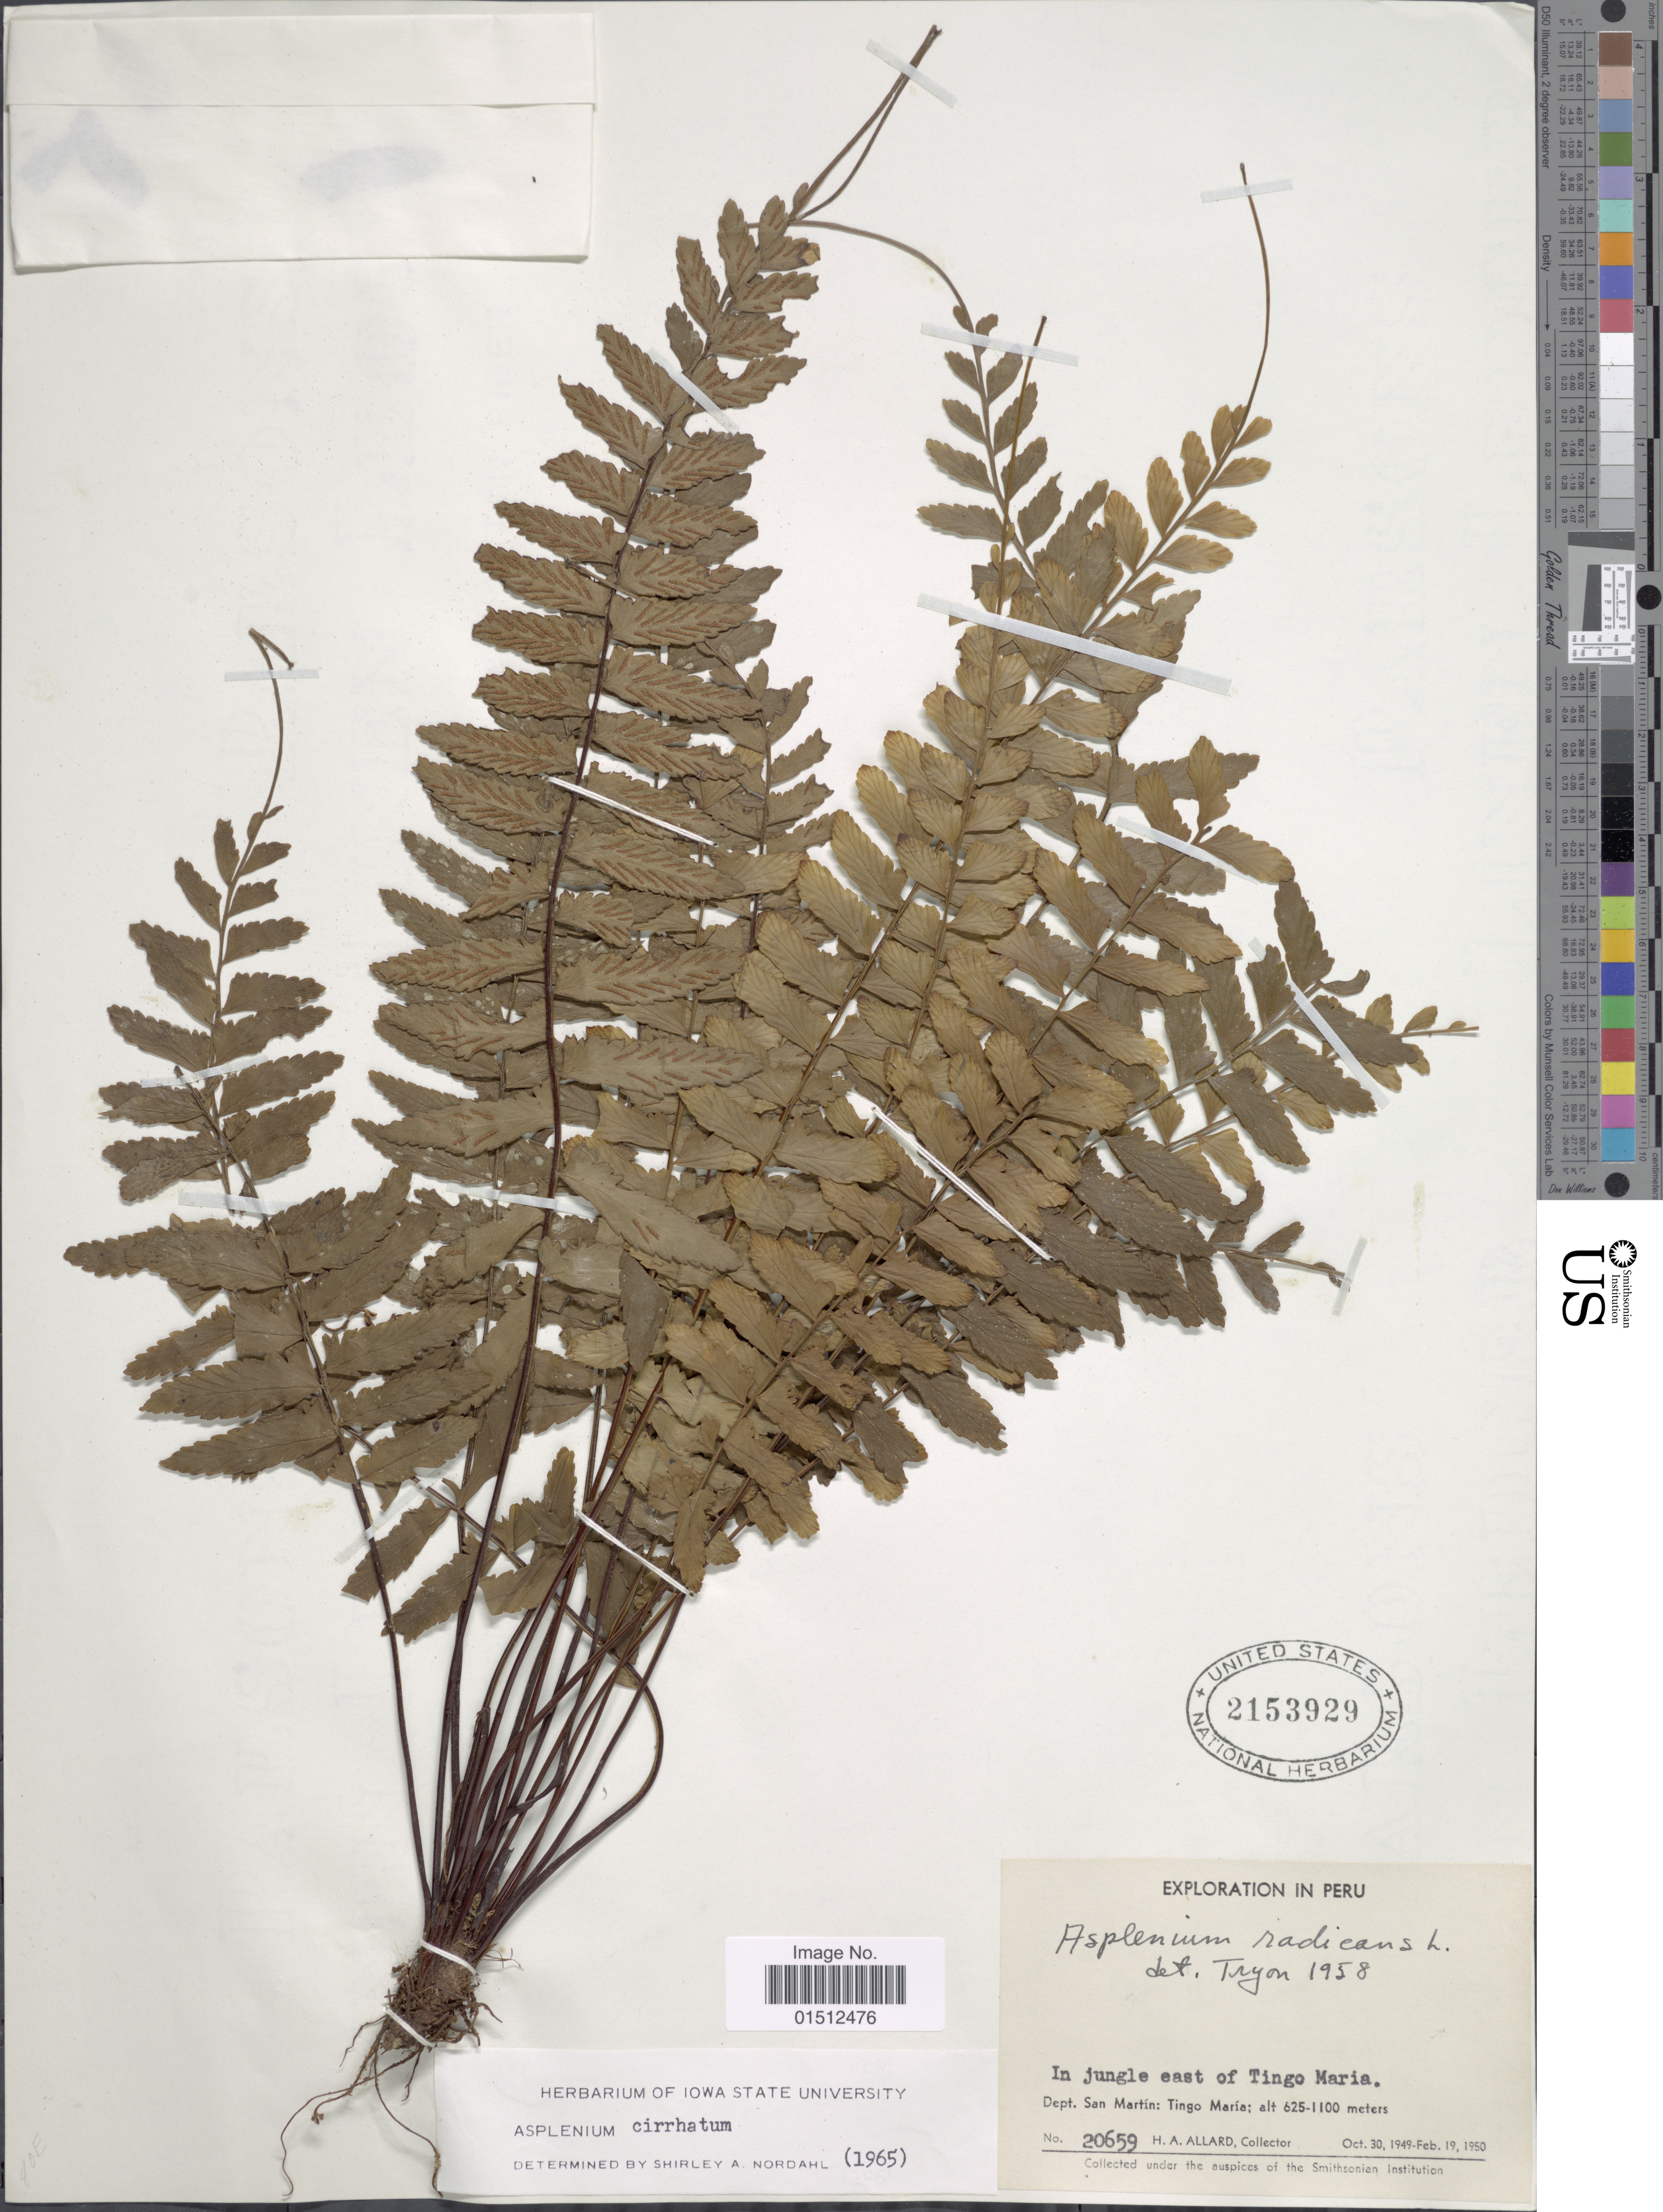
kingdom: Plantae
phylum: Tracheophyta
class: Polypodiopsida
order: Polypodiales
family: Aspleniaceae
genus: Asplenium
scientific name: Asplenium radicans var. cirrhatum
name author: (Rich. ex Willd.) Rosenst.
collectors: H. A. Allard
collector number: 20659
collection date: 1949-10-30/1950-02-19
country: Peru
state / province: San Martín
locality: Peru, In jungle east of Tingo Maria. Dept. San Martin: Tingo Maria.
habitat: in jungle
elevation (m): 625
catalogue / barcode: US 2153929